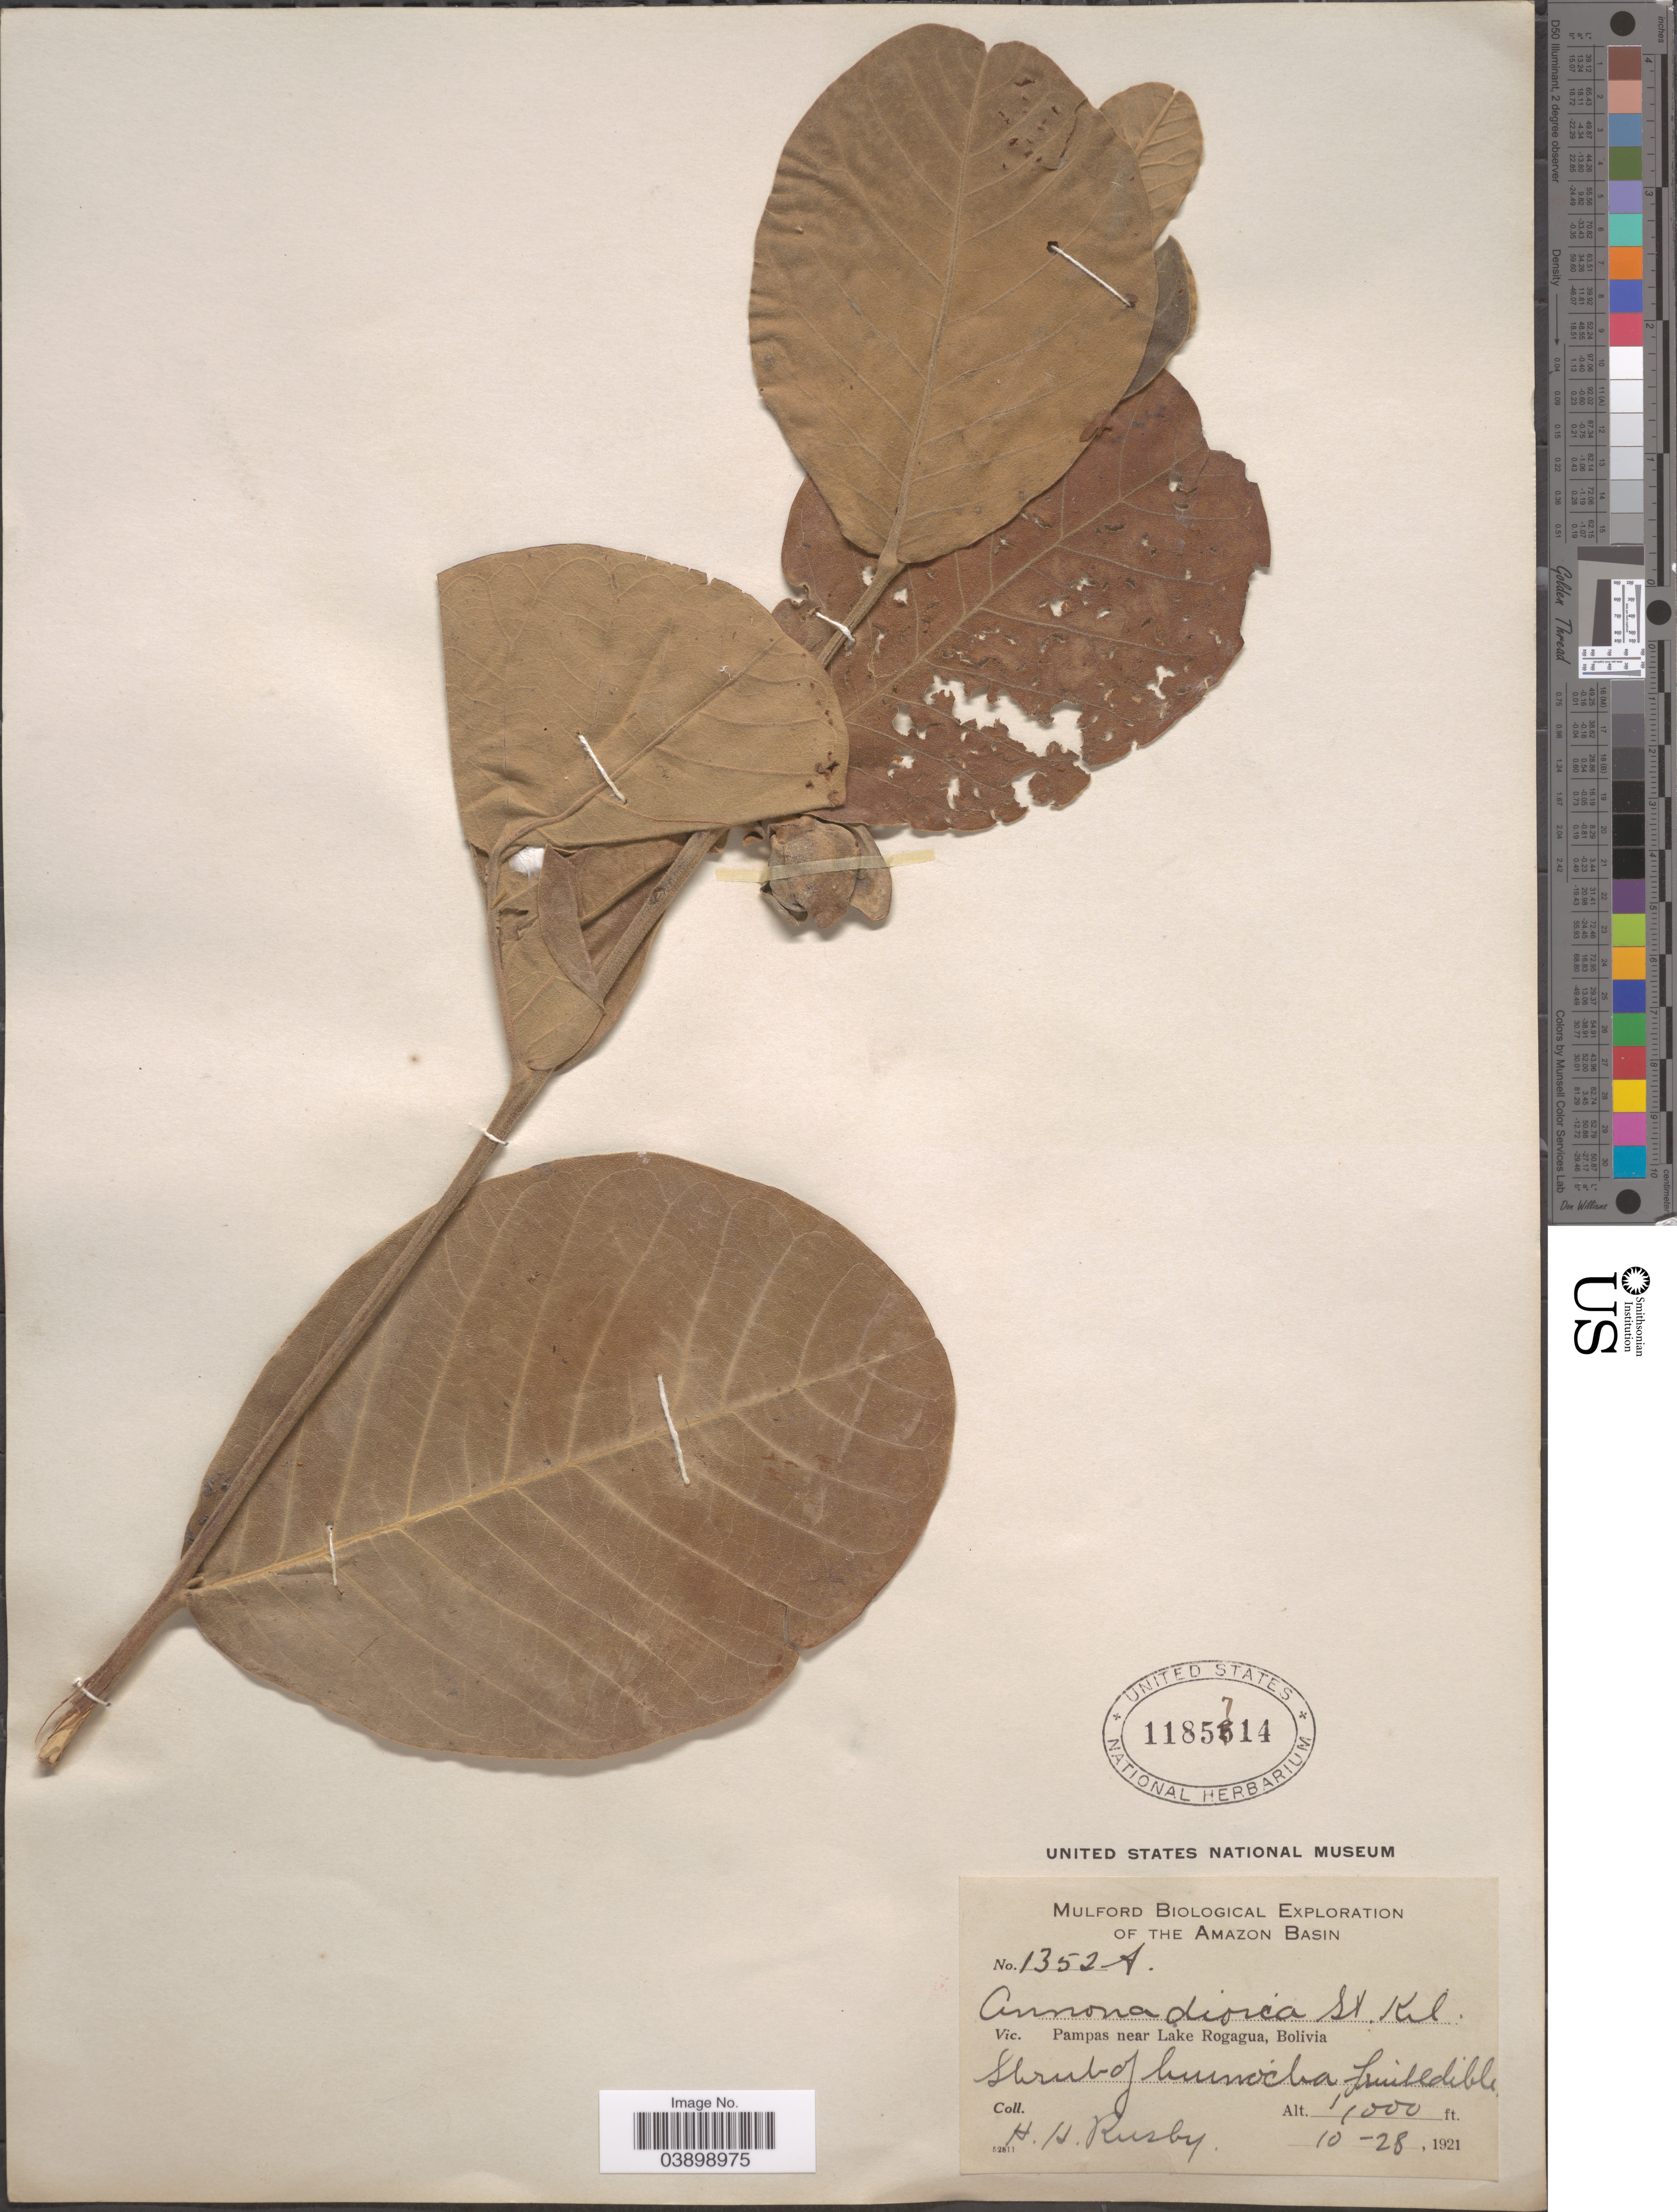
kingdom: Plantae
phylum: Tracheophyta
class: Magnoliopsida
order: Magnoliales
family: Annonaceae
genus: Annona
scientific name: Annona dioica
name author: A. St.-Hil.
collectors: H. H. Rusby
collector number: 1352A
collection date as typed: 10-28, 1921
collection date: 1921-10-28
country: Bolivia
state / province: Beni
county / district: José Ballivián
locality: Pampas near Lake Rogagua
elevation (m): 305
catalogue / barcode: US 1185714